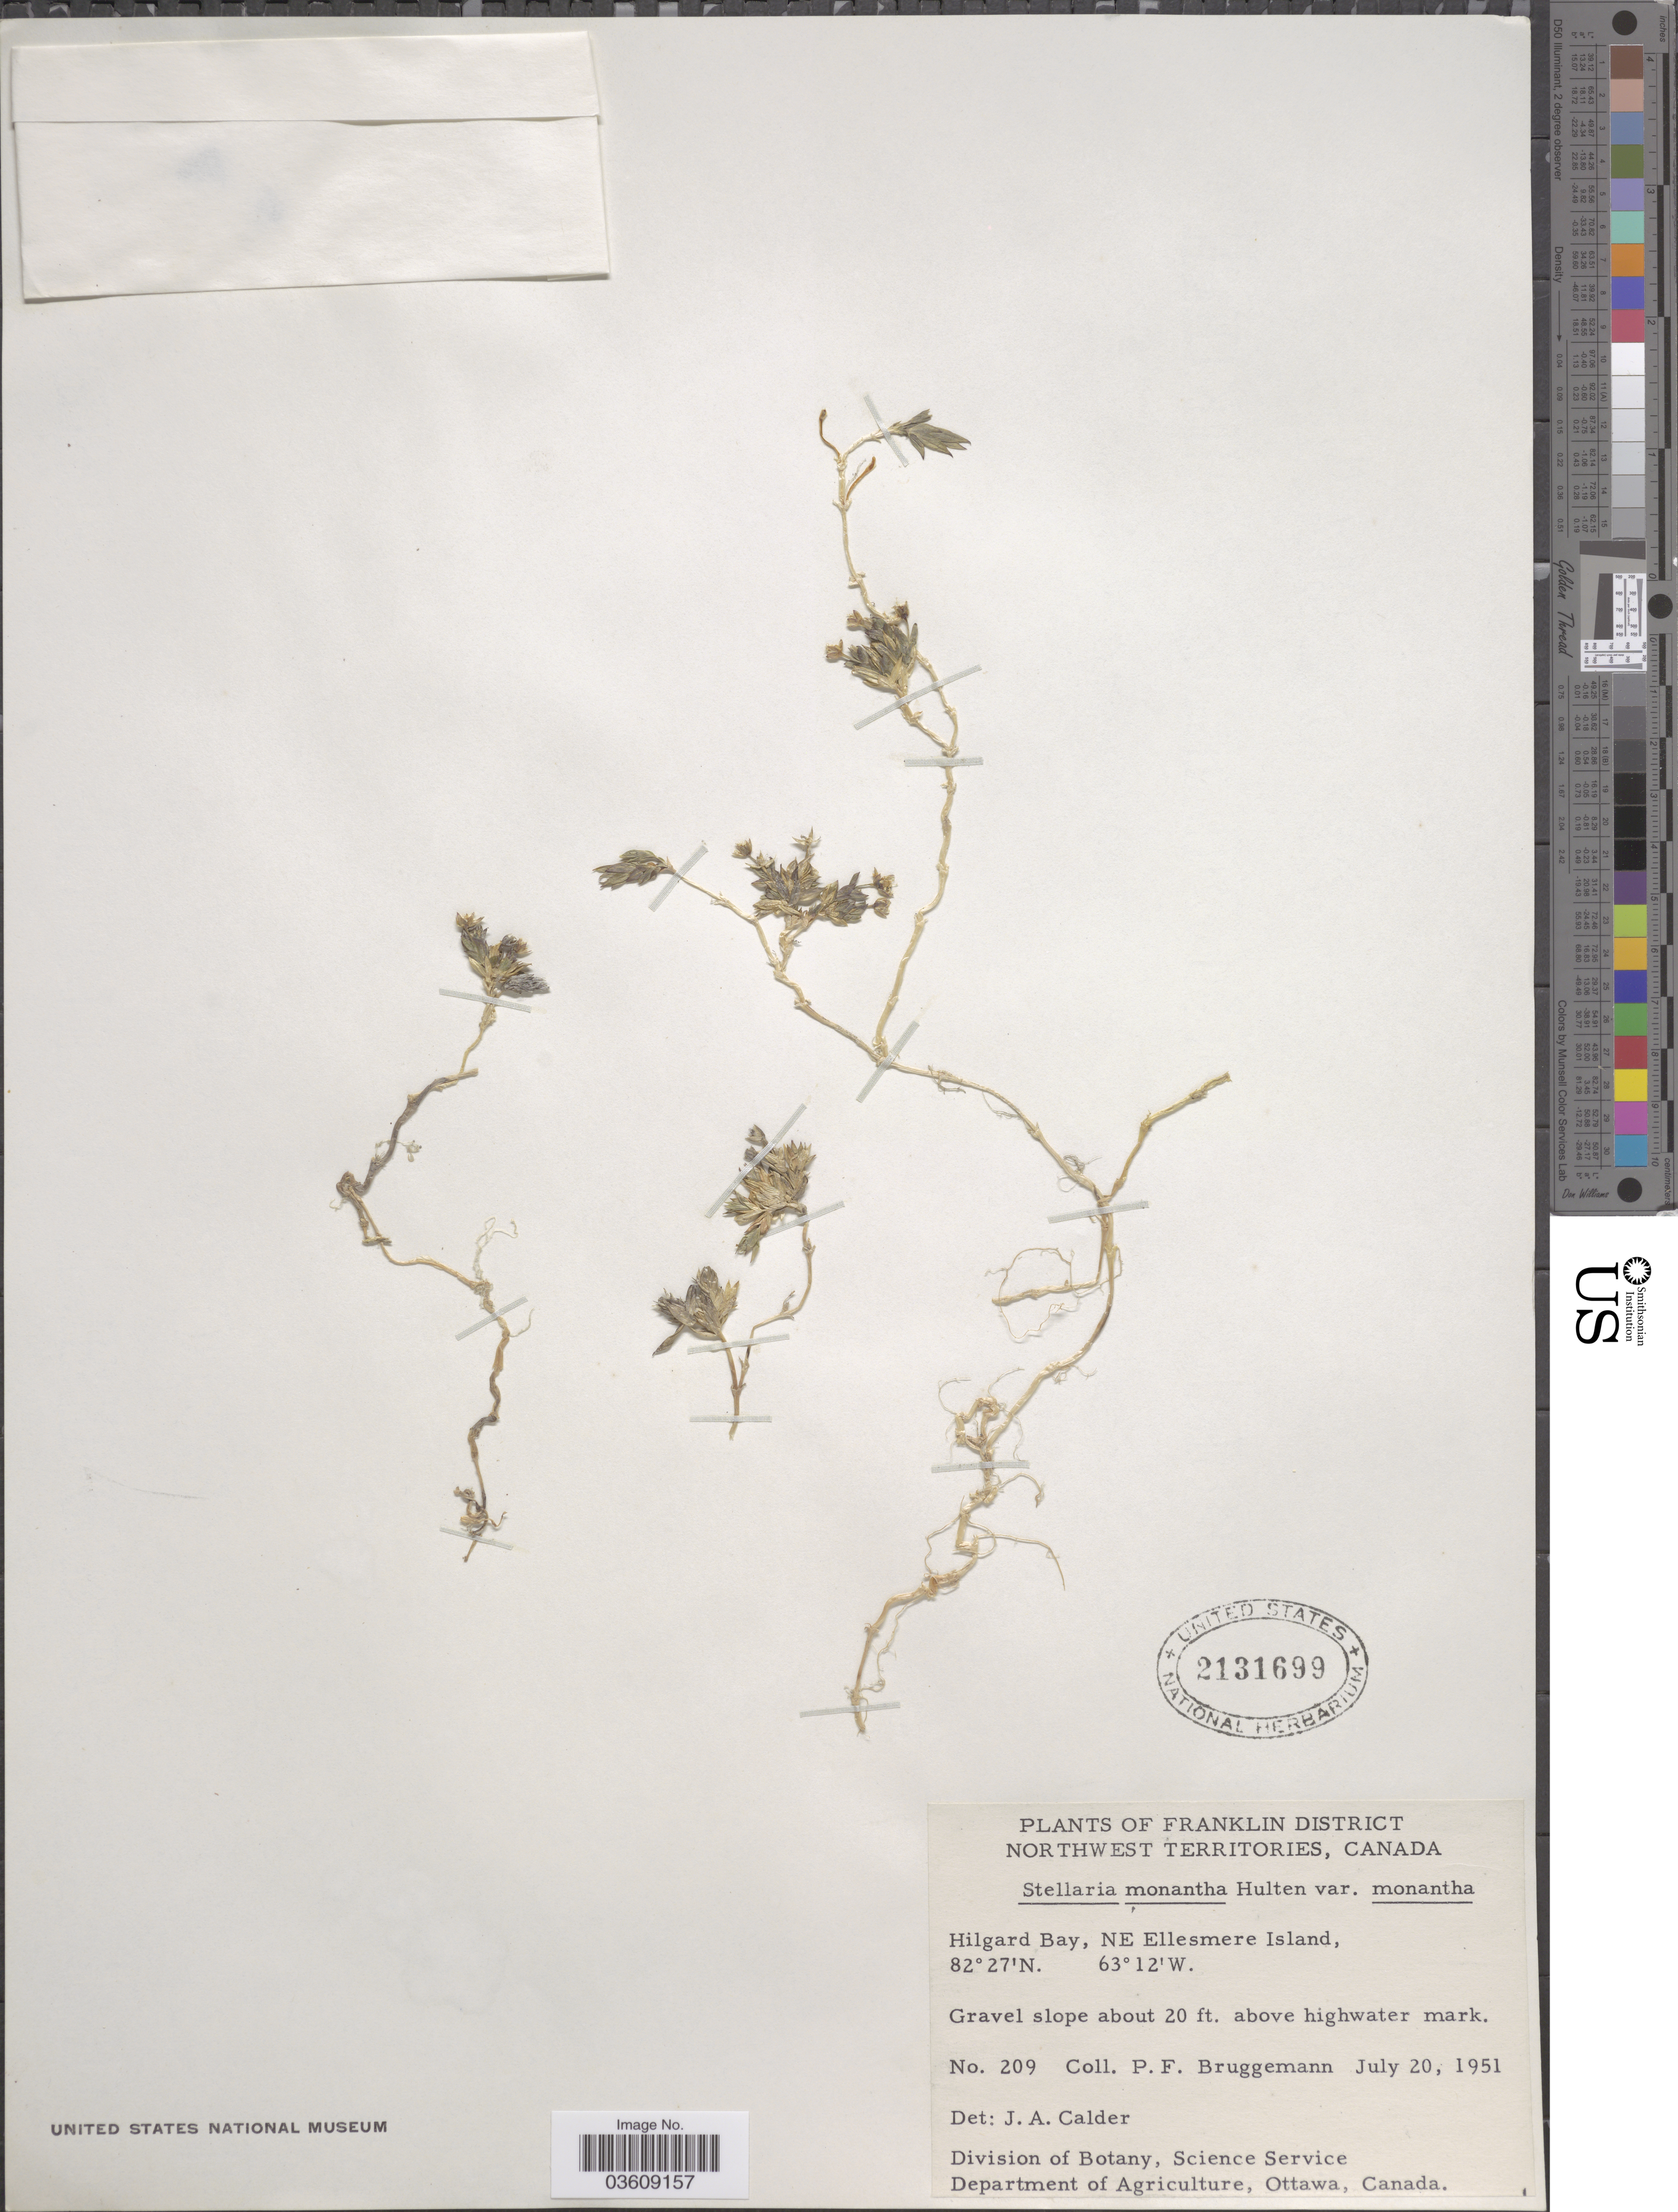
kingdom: Plantae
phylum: Tracheophyta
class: Magnoliopsida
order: Caryophyllales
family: Caryophyllaceae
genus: Stellaria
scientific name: Stellaria monantha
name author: Hultén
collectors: P. Bruggemann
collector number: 209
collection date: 1951-07-20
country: Canada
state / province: Northwest Territories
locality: Franklin District. Hilgard Bay, NE Ellesmere Island.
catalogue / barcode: US 2131699